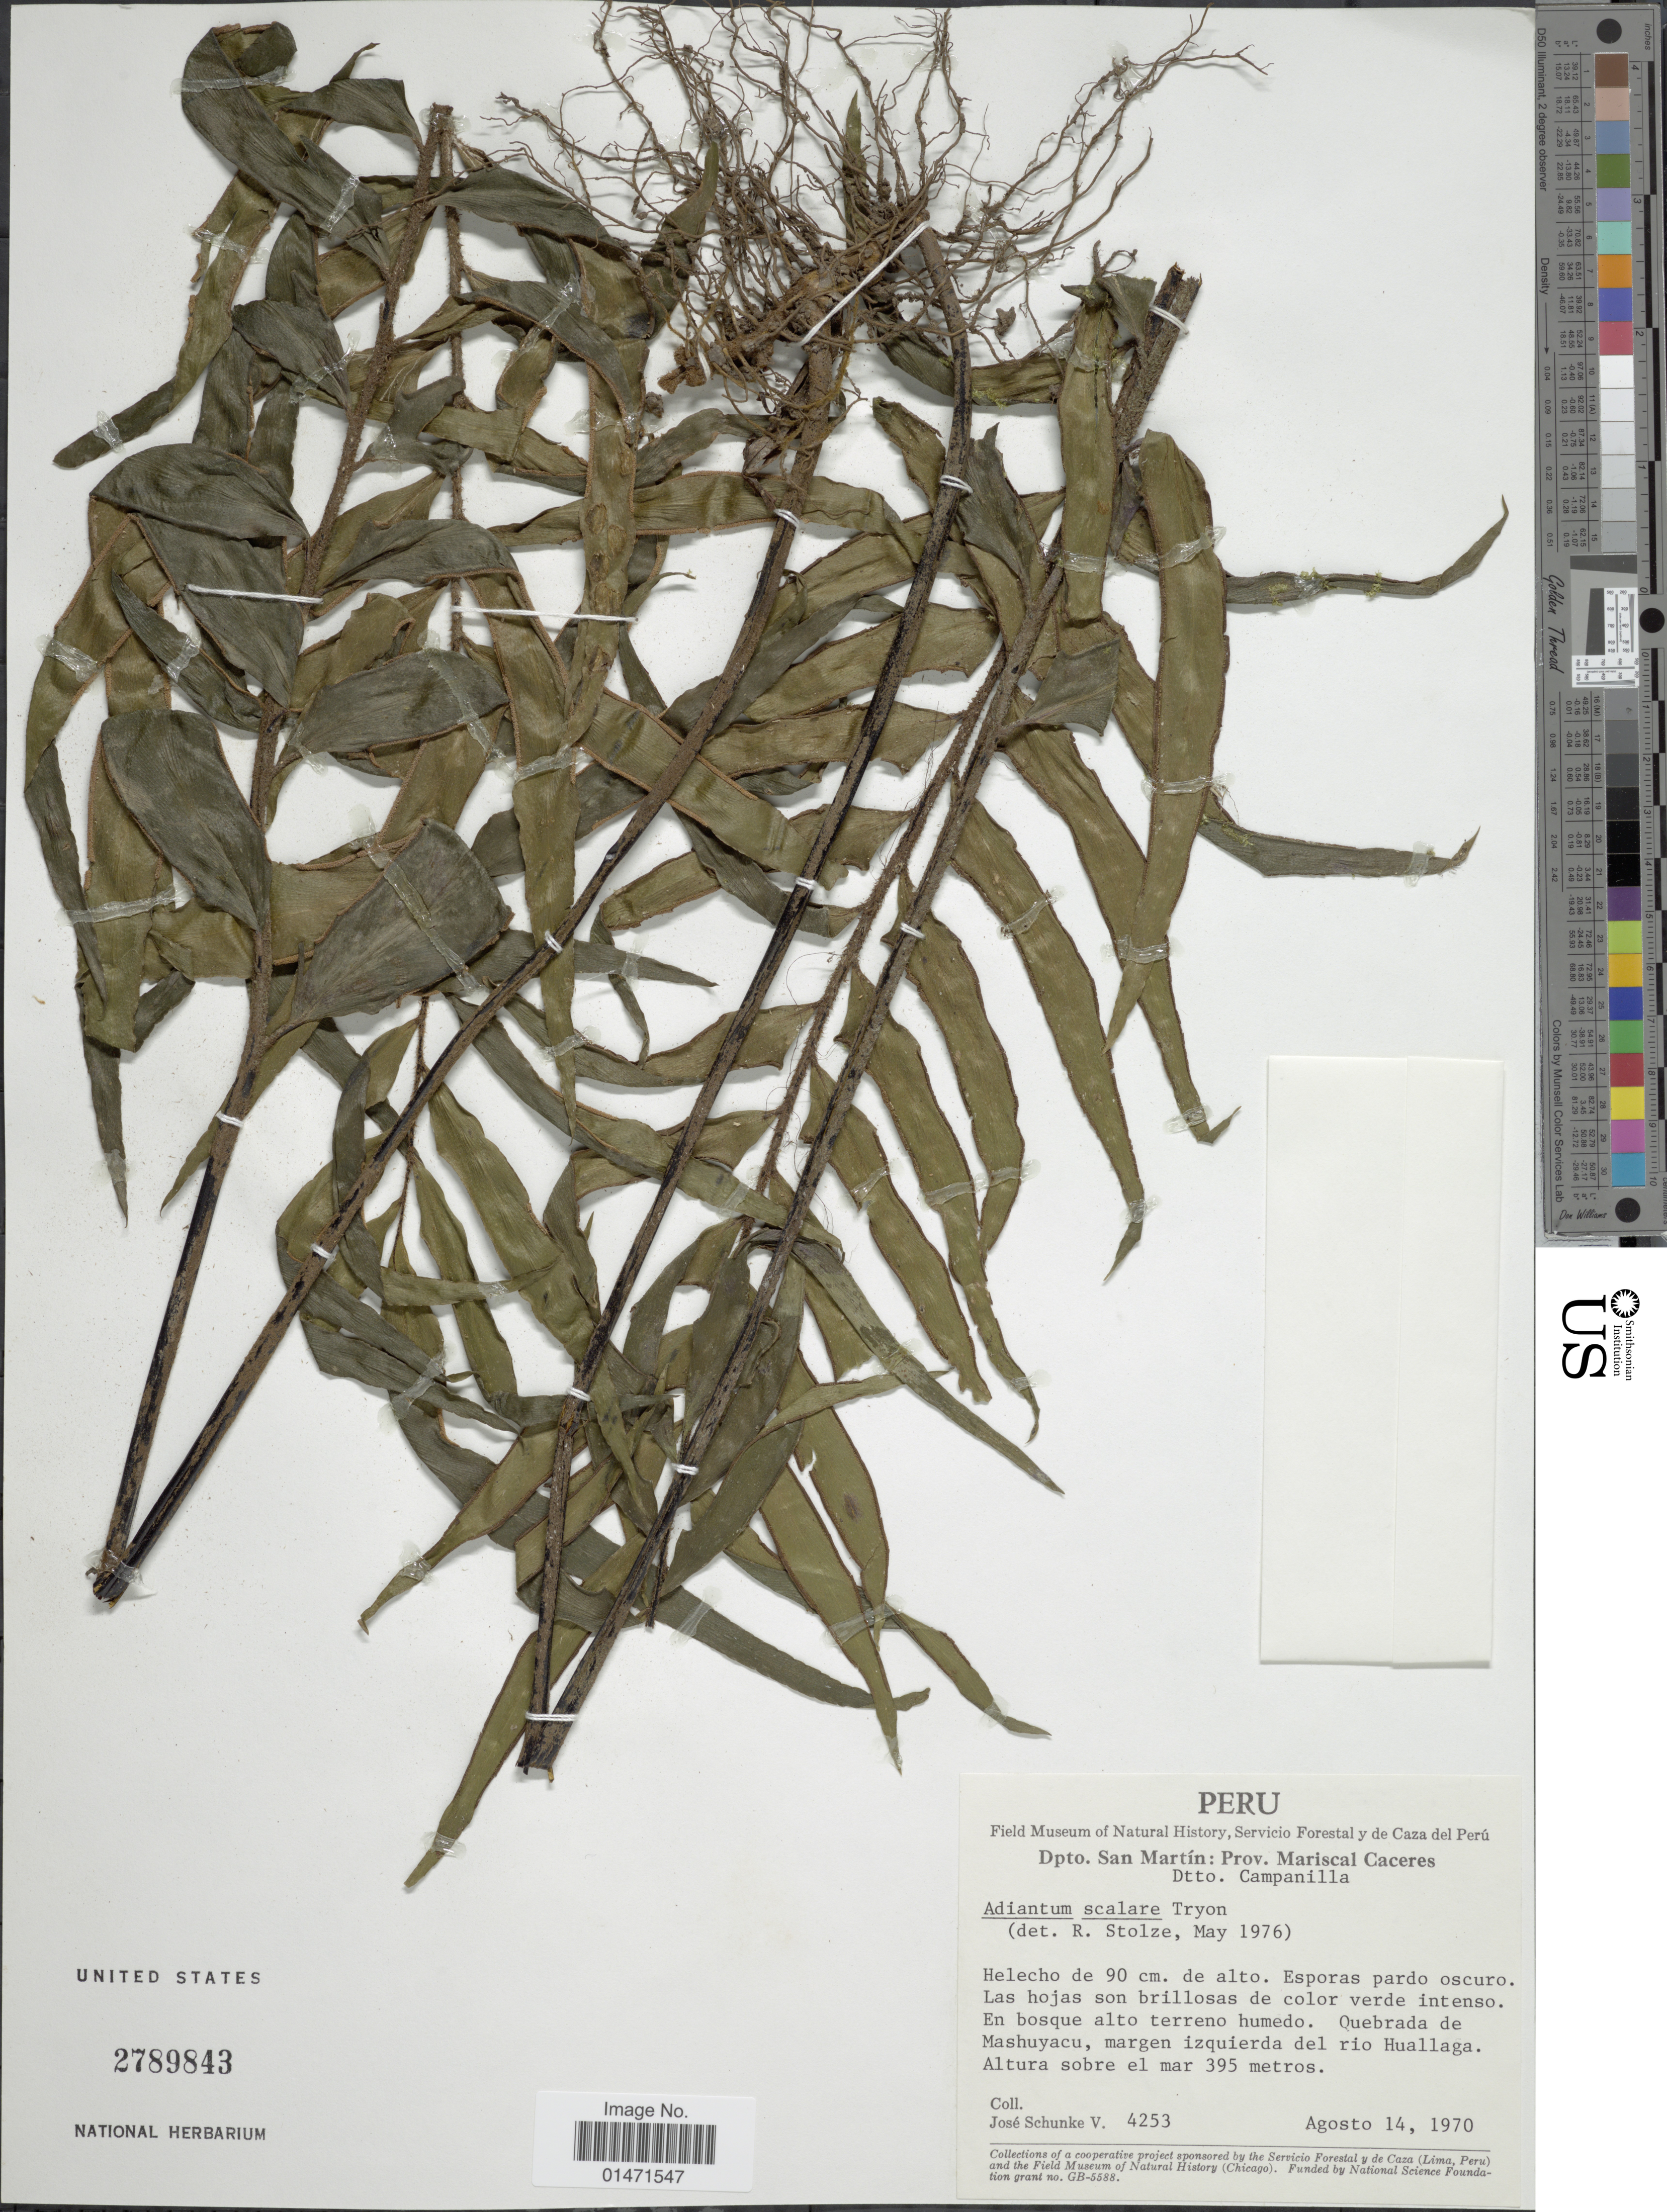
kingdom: Plantae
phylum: Tracheophyta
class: Polypodiopsida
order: Polypodiales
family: Pteridaceae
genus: Adiantum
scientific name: Adiantum scalare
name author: R.M. Tryon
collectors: J. Schunke Vigo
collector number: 4253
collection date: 1970-08-14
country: Peru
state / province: San Martín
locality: Prov. Mariscal Caceres. Dtto. Campanilla. Quebrada de Mashuyacu, margen izquierda del rio Huallaga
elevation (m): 395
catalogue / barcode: US 2789843